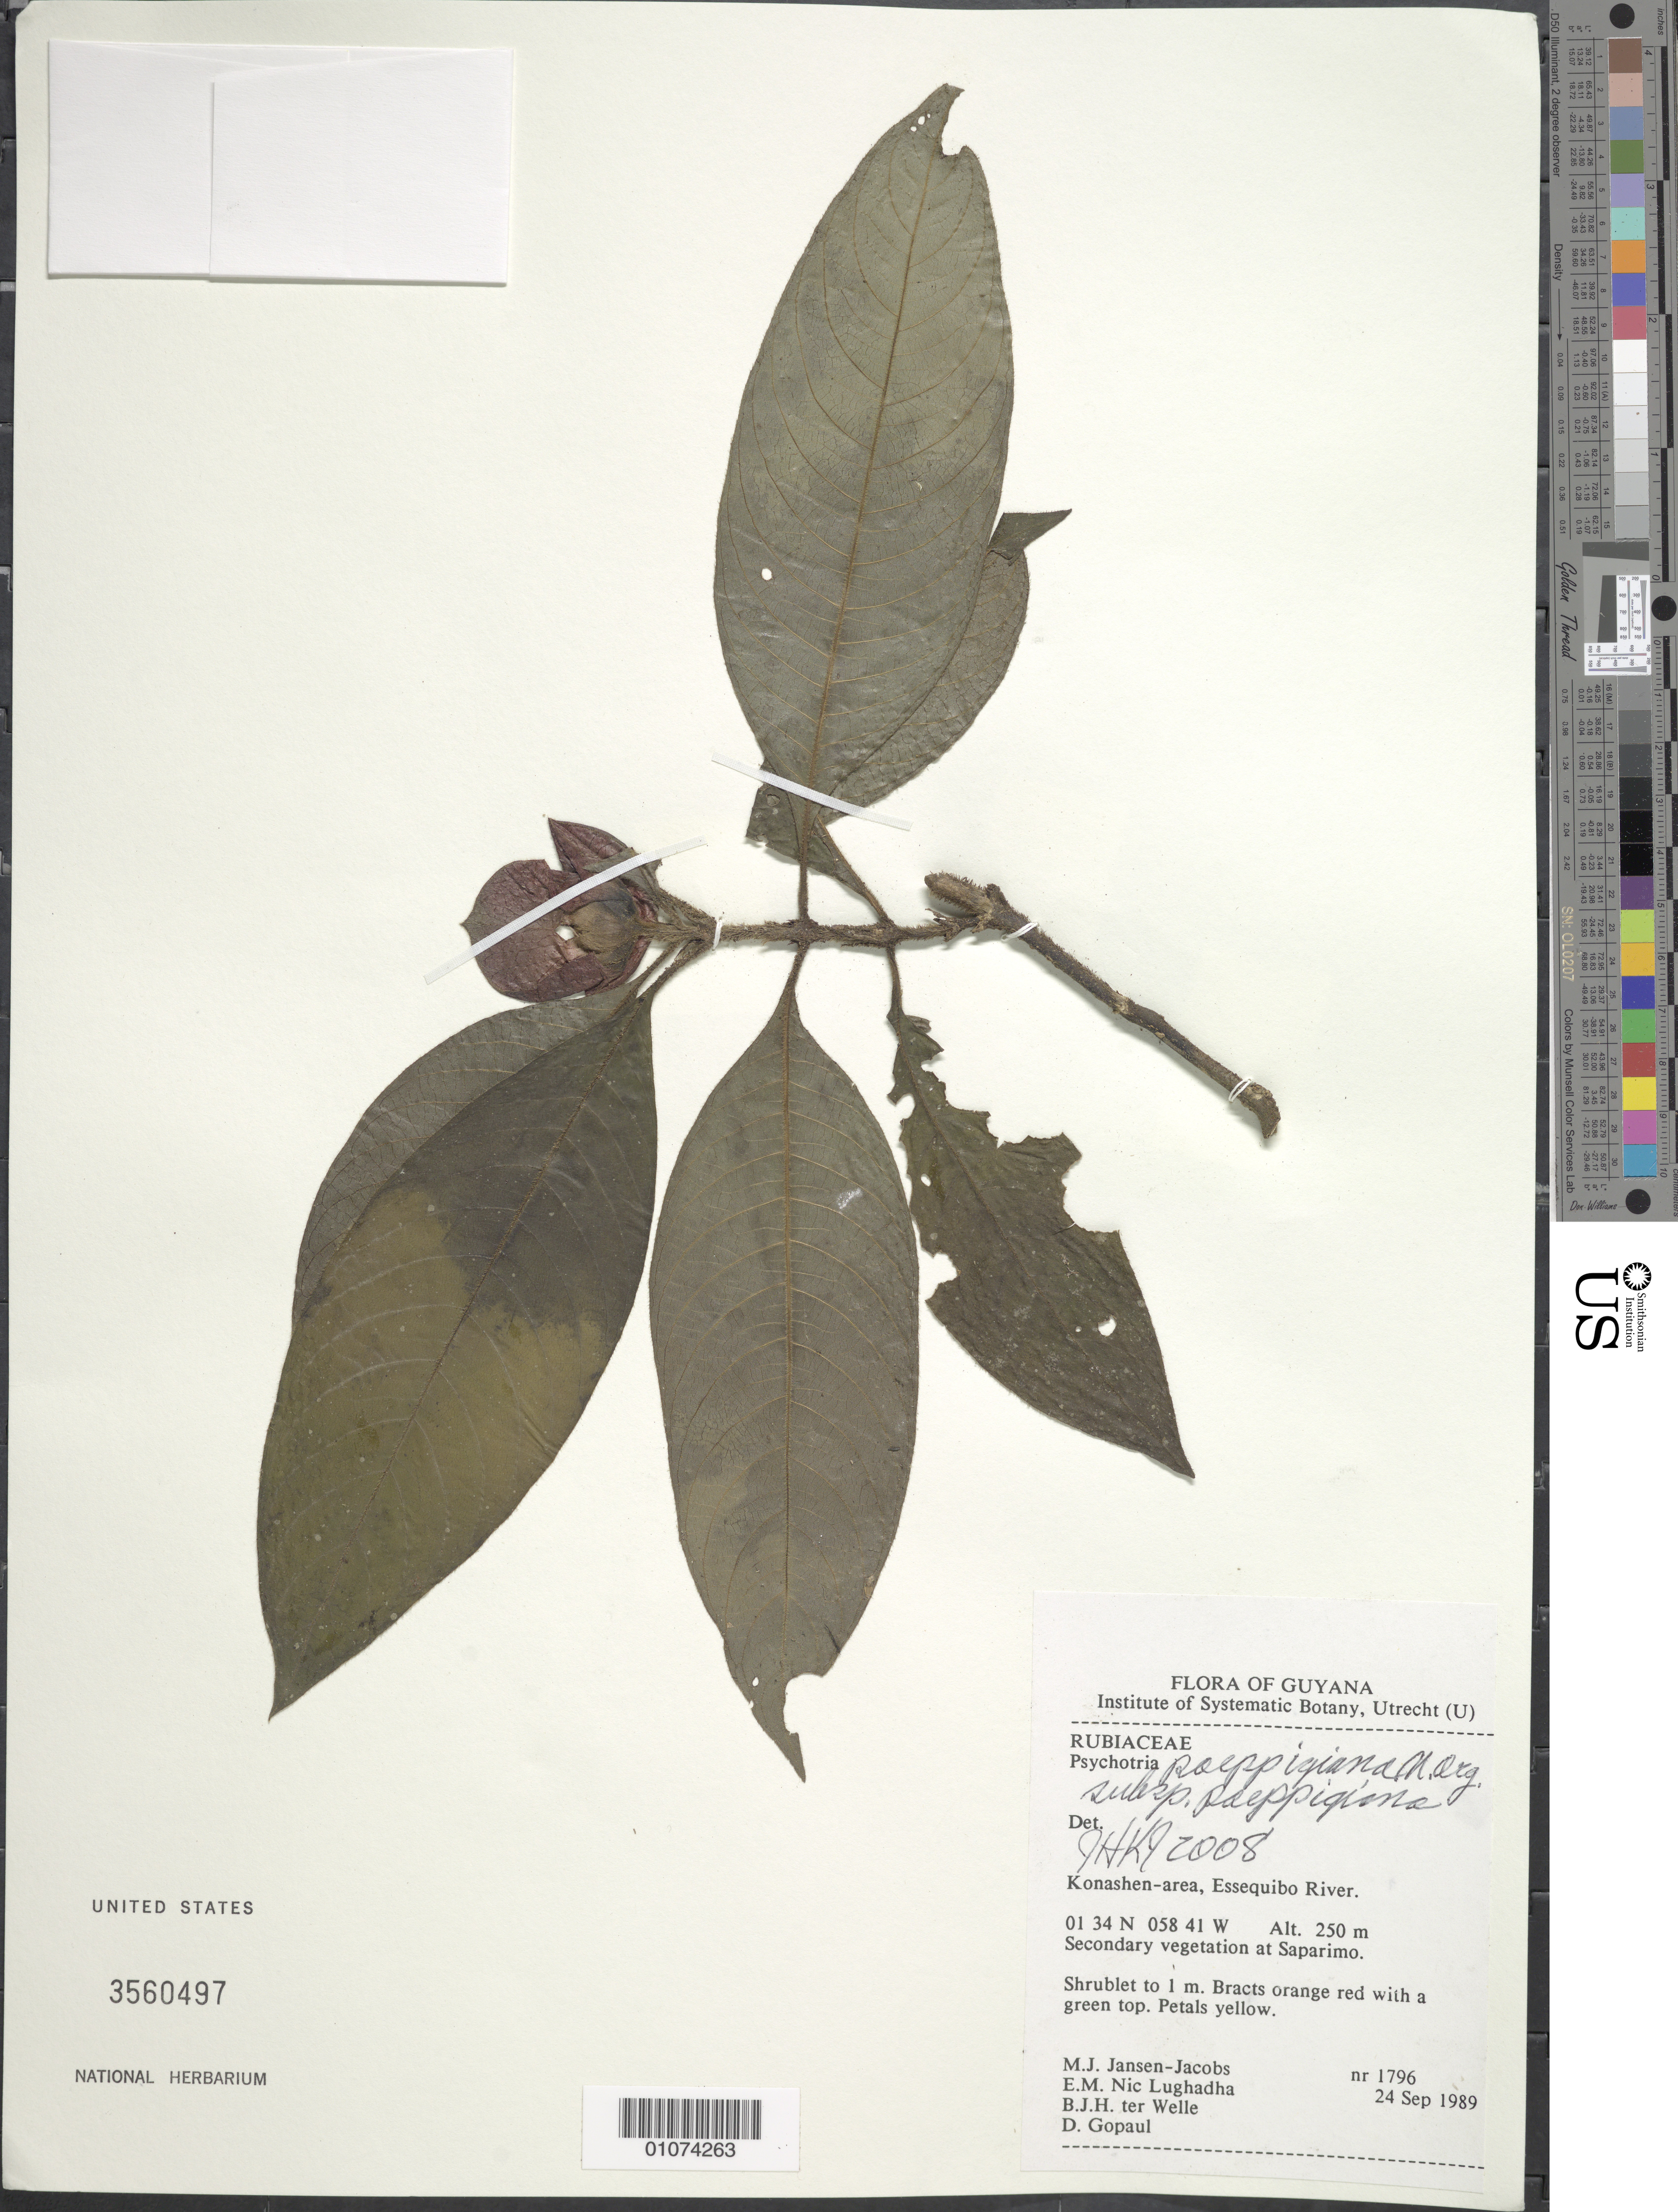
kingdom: Plantae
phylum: Tracheophyta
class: Magnoliopsida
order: Gentianales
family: Rubiaceae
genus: Palicourea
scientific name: Palicourea tomentosa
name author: (Aubl.) Borhidi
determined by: Kirkbride, J. H., Jr.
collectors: M. J. Jansen-Jacobs, E. Nic Lughadha, B. Welle & D. Gopaul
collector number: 1796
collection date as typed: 24-Sep-89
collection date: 1989-09-24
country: Guyana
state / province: U. Takutu-U. Essequibo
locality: Konashen-area, Essequibo River, at Saparimo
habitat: Secondary vegetation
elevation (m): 250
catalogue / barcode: US 3560497